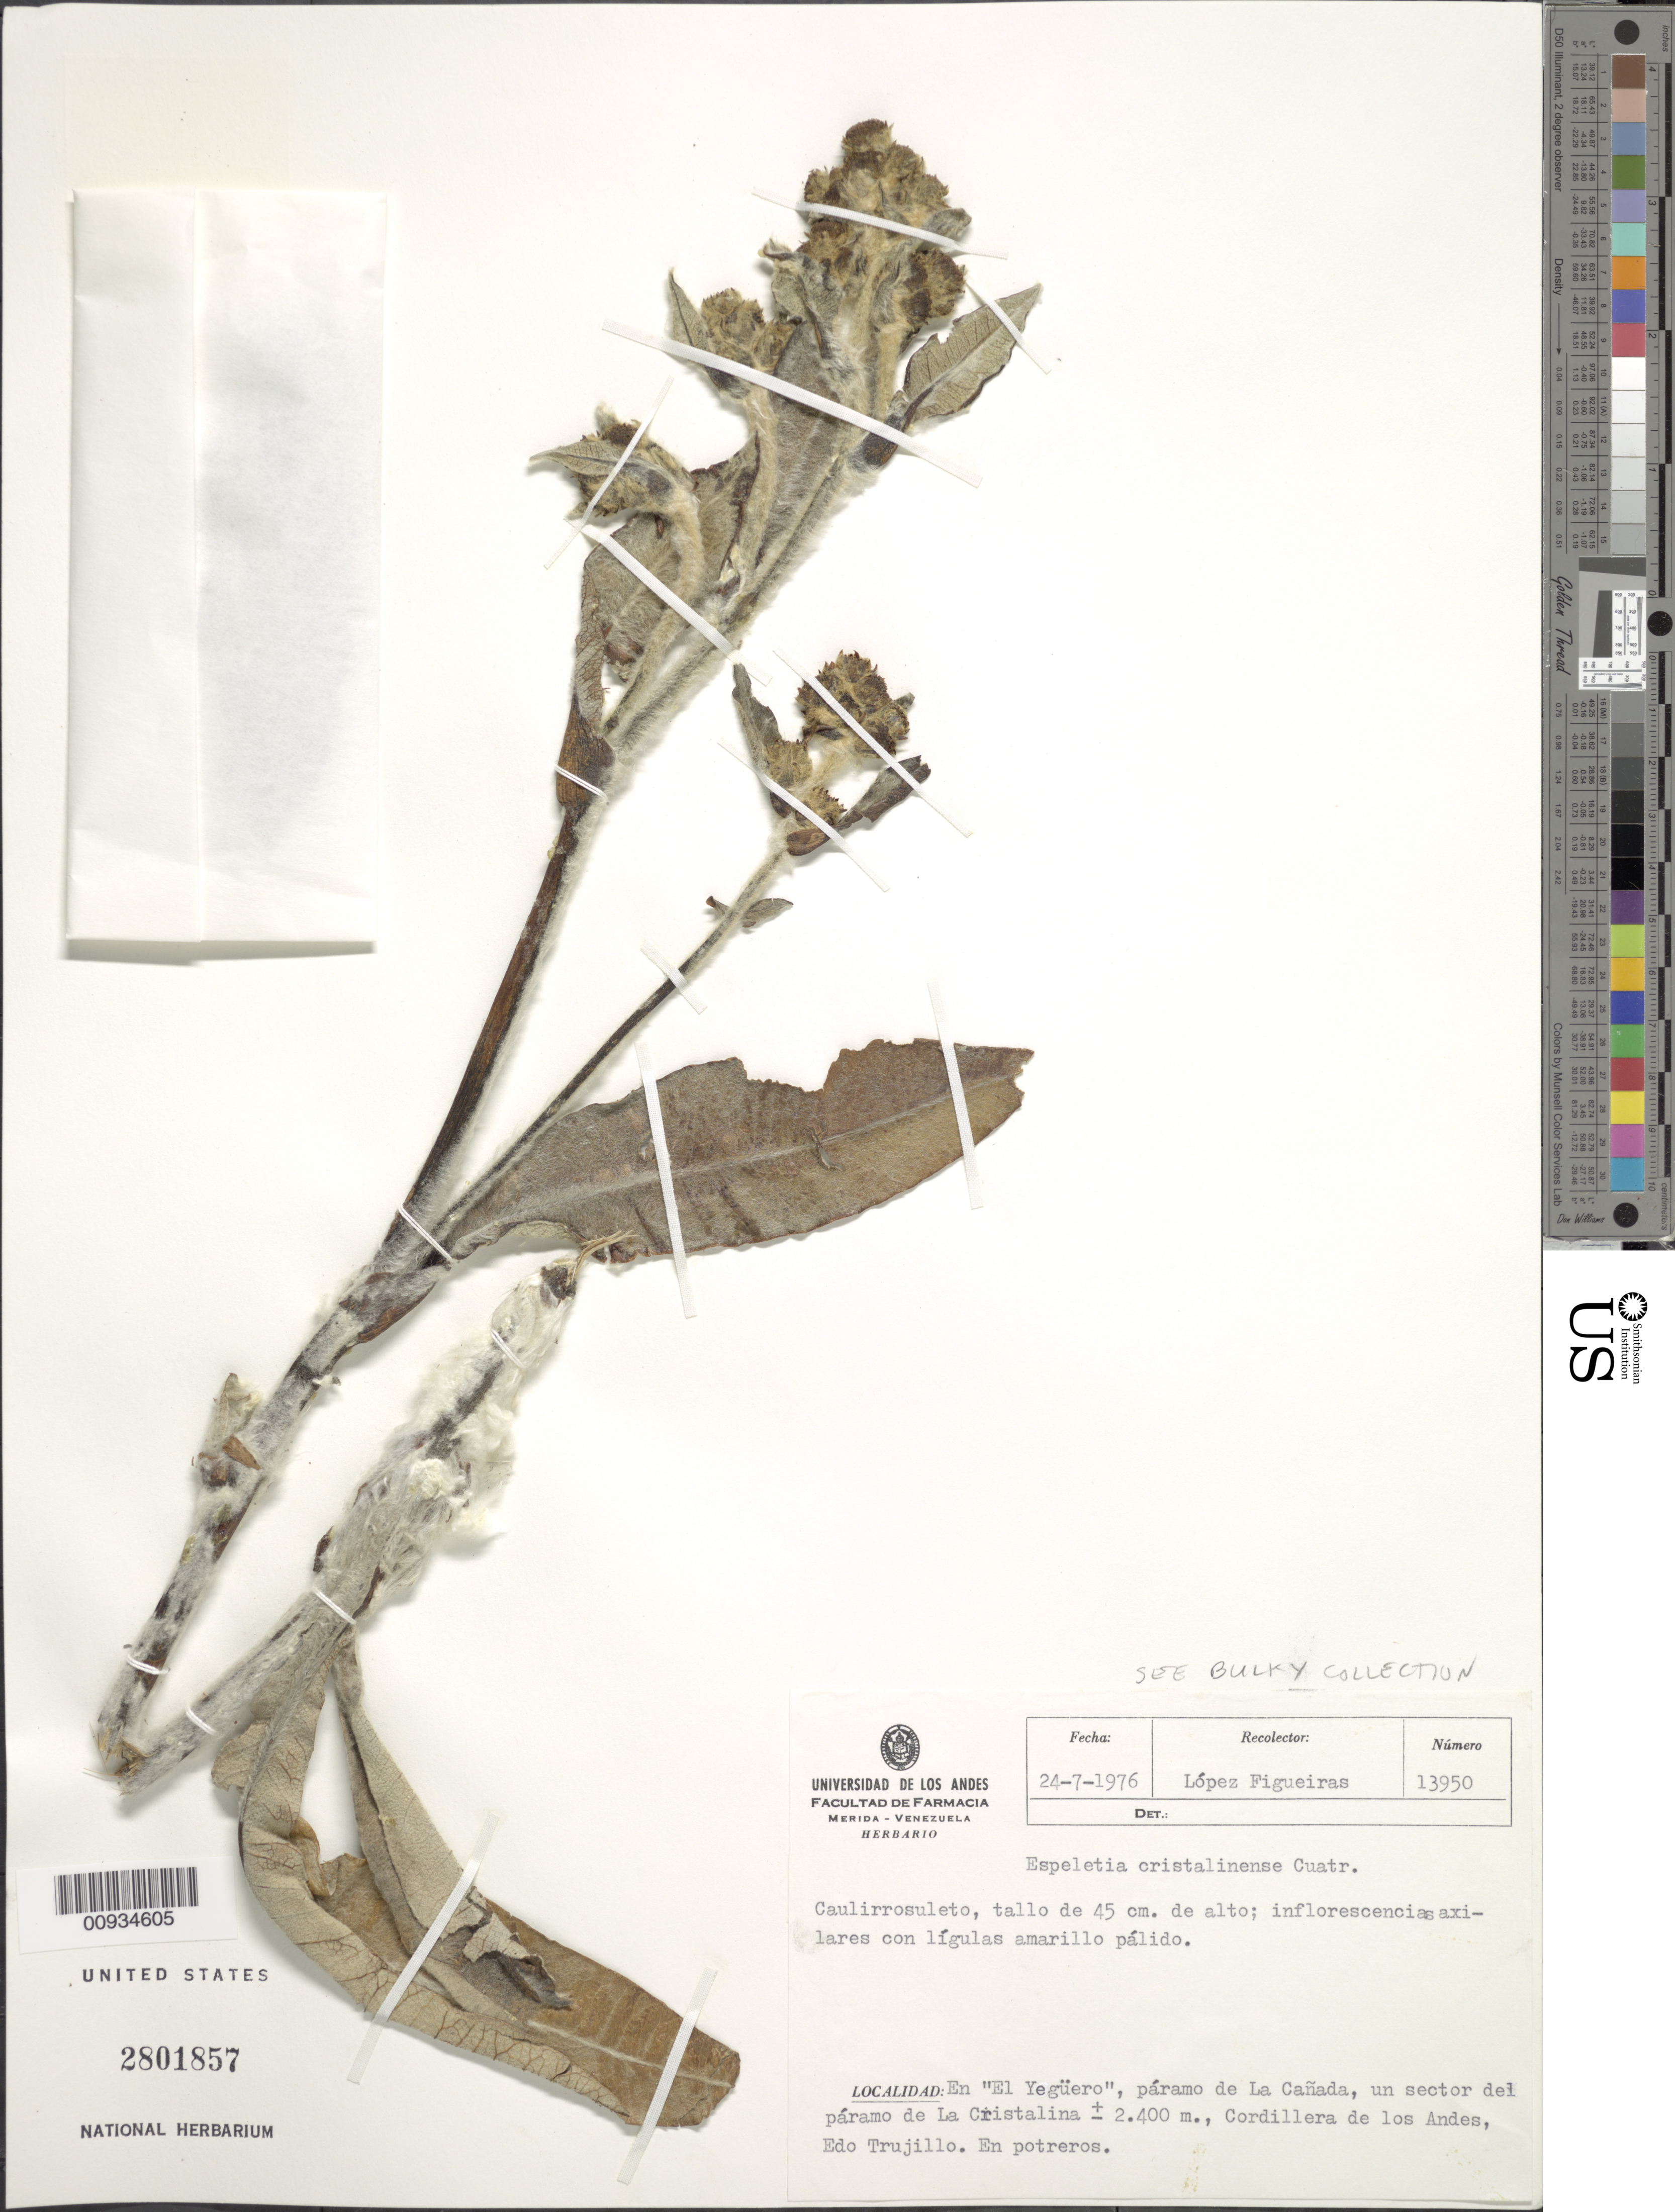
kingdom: Plantae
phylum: Tracheophyta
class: Magnoliopsida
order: Asterales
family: Asteraceae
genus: Espeletiopsis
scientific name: Espeletiopsis cristalinensis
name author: (Cuatrec.) Cuatrec.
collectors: M. López Figueiras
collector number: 13950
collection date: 1976-07-24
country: Venezuela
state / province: Trujillo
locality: En "El Yeguero", paramo de La Cañada, un sector del paramo de La Cristalina, Cordillera de los Andes, Edo. Trujillo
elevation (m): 2400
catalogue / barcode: US 2801857